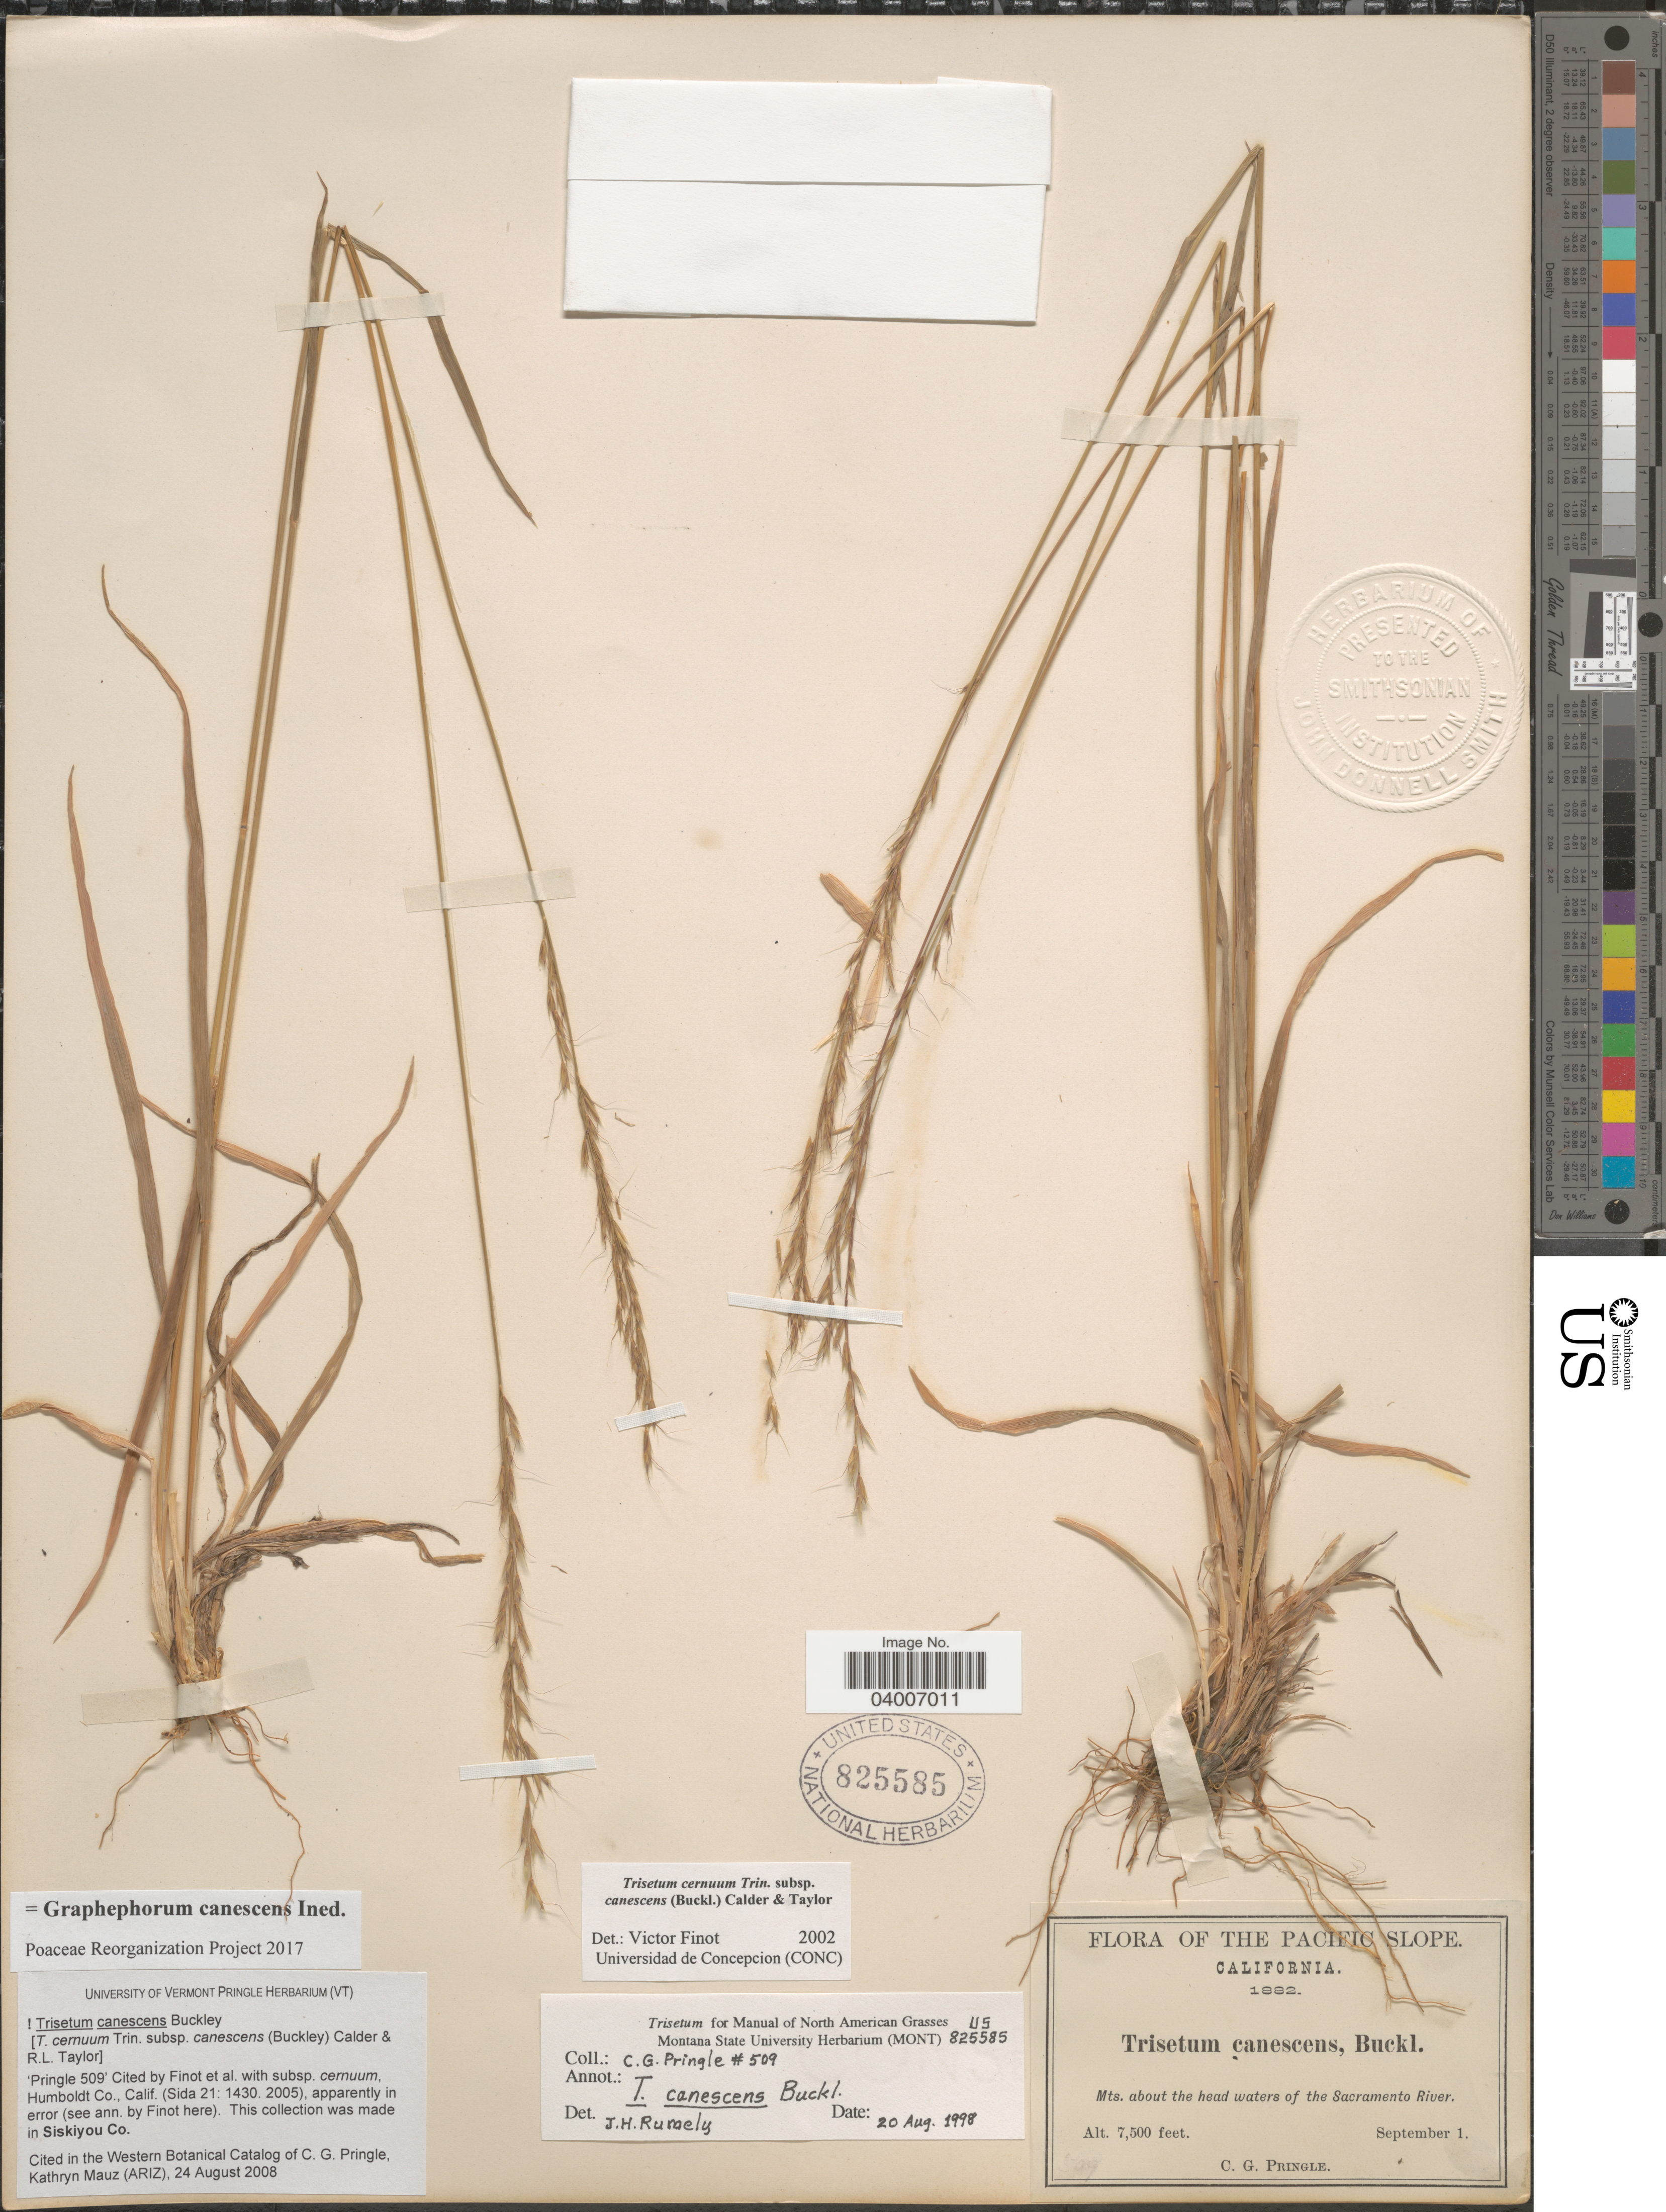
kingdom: Plantae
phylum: Tracheophyta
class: Liliopsida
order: Poales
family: Poaceae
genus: Graphephorum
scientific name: Graphephorum canescens ined.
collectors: C. G. Pringle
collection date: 1882-09-01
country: United States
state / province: California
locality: Pacific Slope. Mts. about the head waters of the Sacramento River.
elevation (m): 2286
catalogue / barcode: US 825585